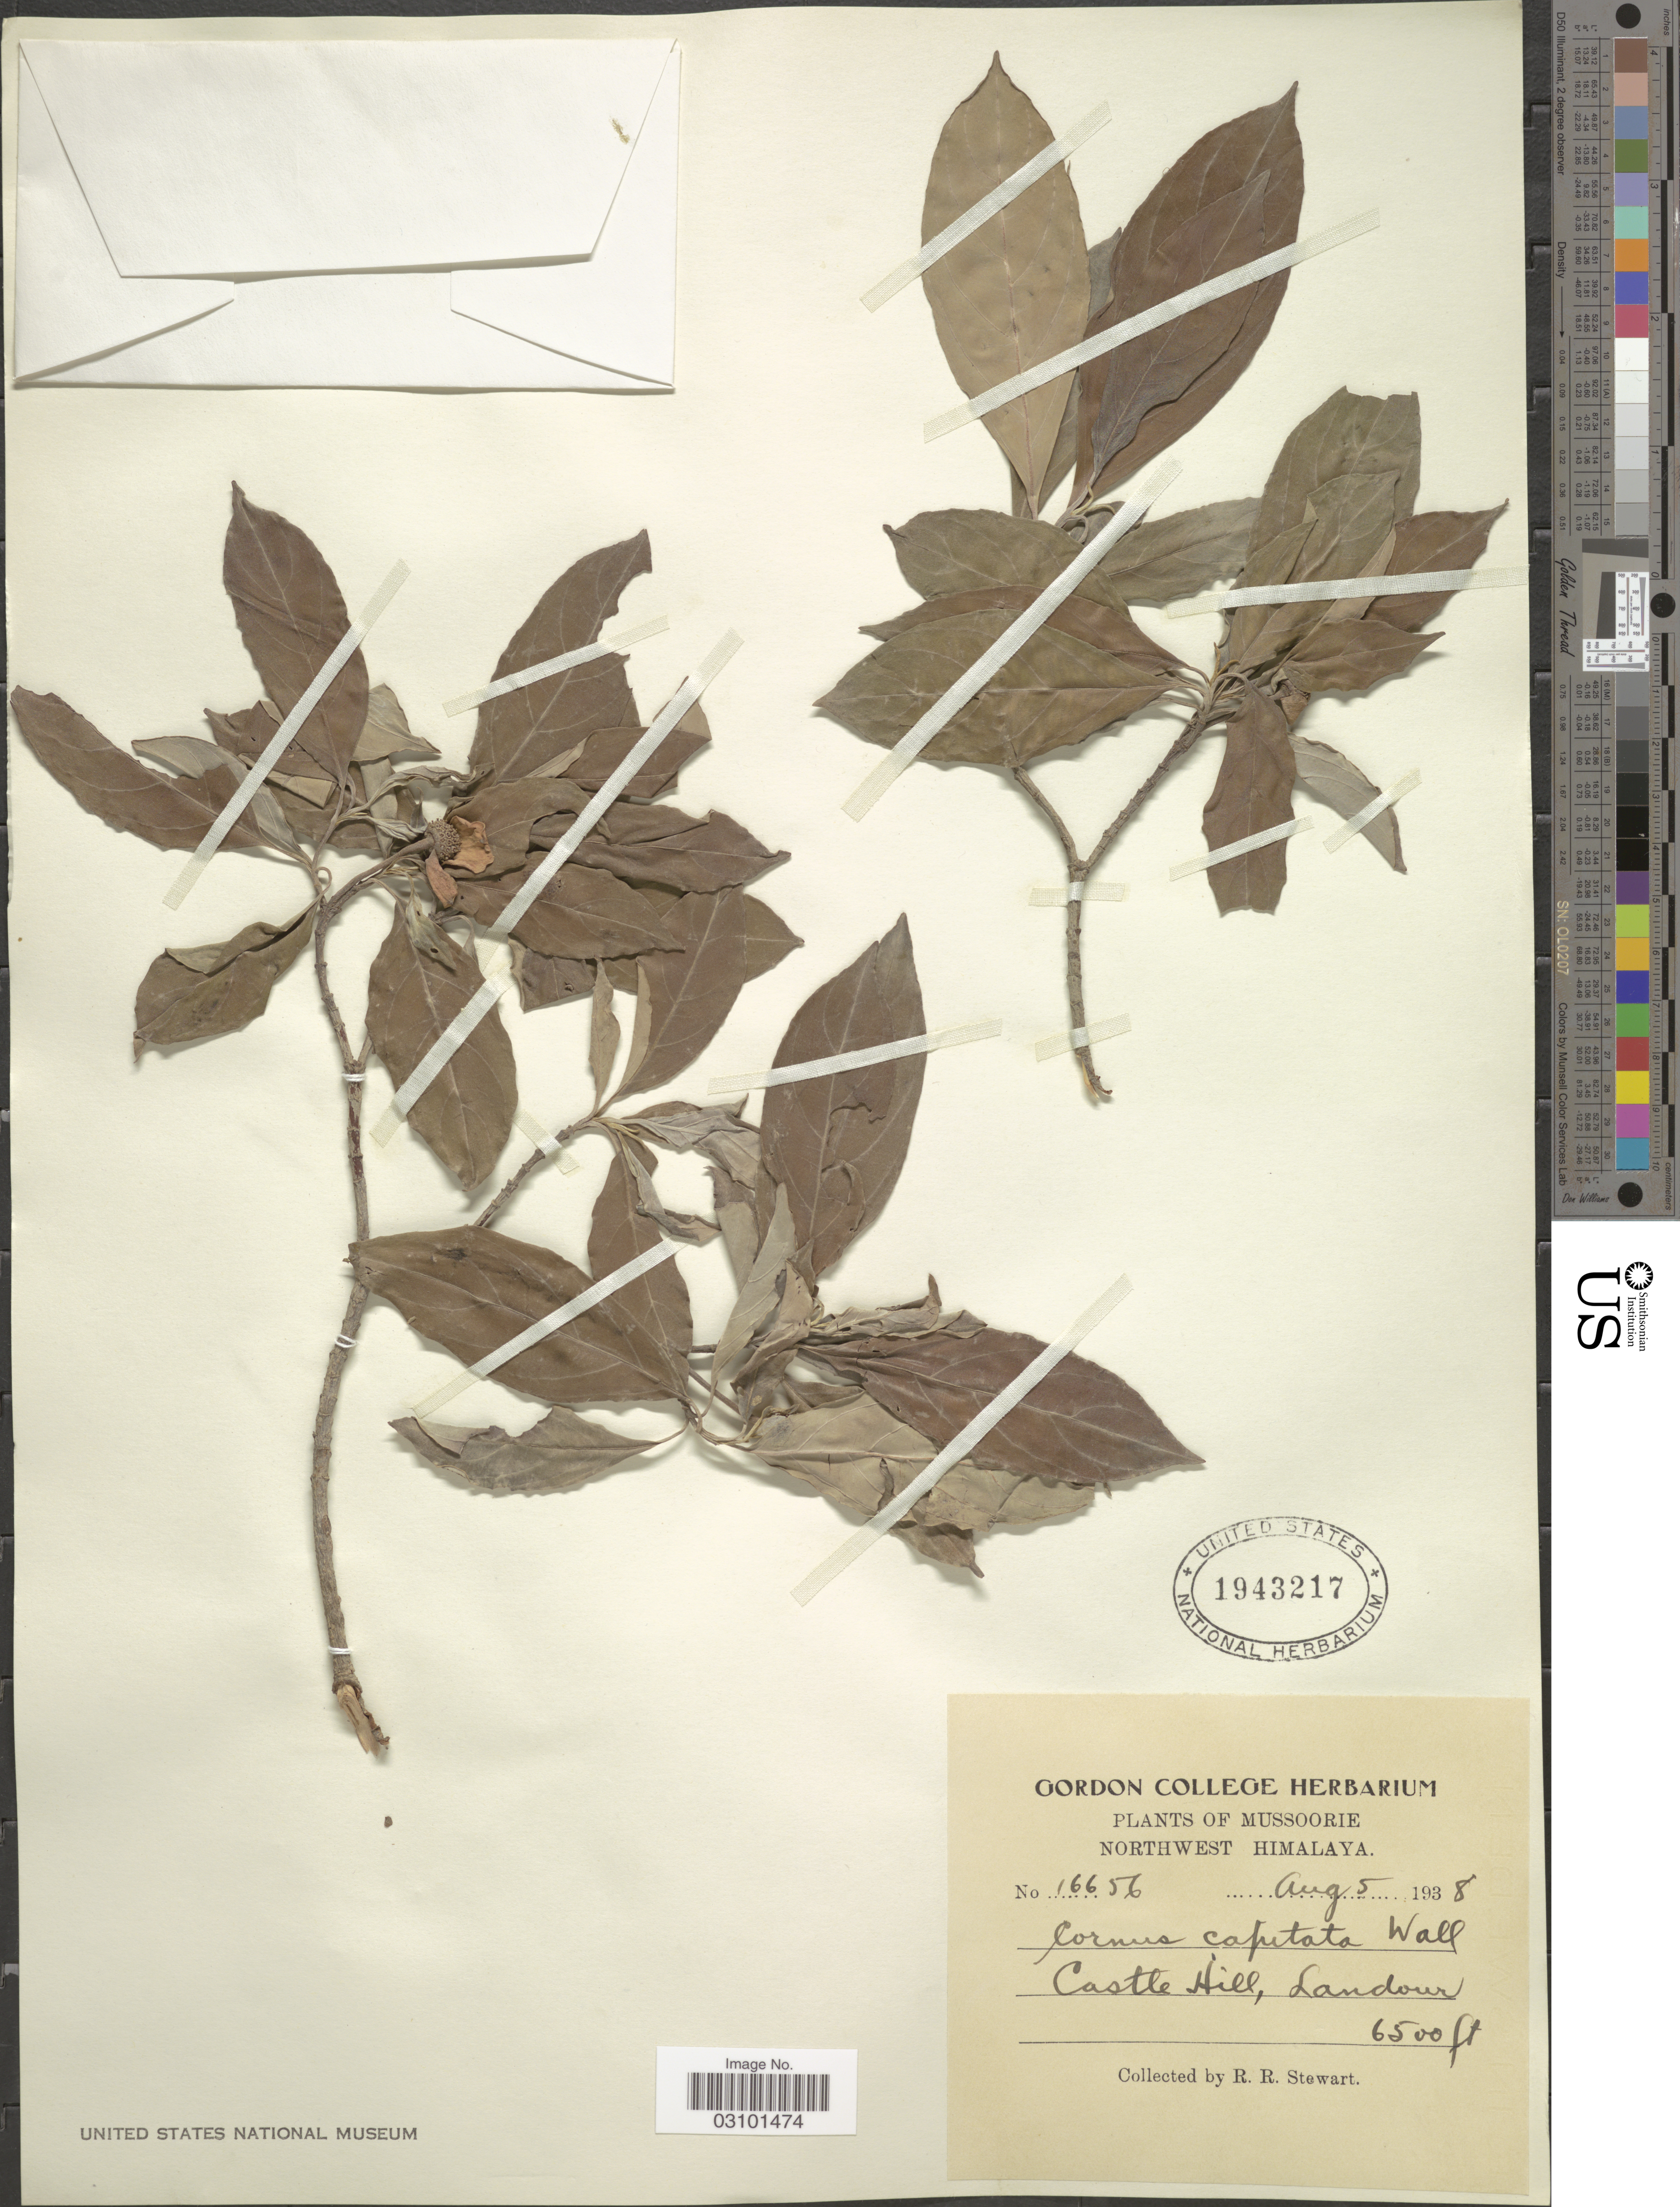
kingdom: Plantae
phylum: Tracheophyta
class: Magnoliopsida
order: Cornales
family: Cornaceae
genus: Cornus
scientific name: Cornus capitata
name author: Wall.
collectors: R. Stewart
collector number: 16656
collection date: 1938-08-05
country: India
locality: Mussoorie. Northwest Himalaya. Castle Hill, Landour.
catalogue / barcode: US 1943217